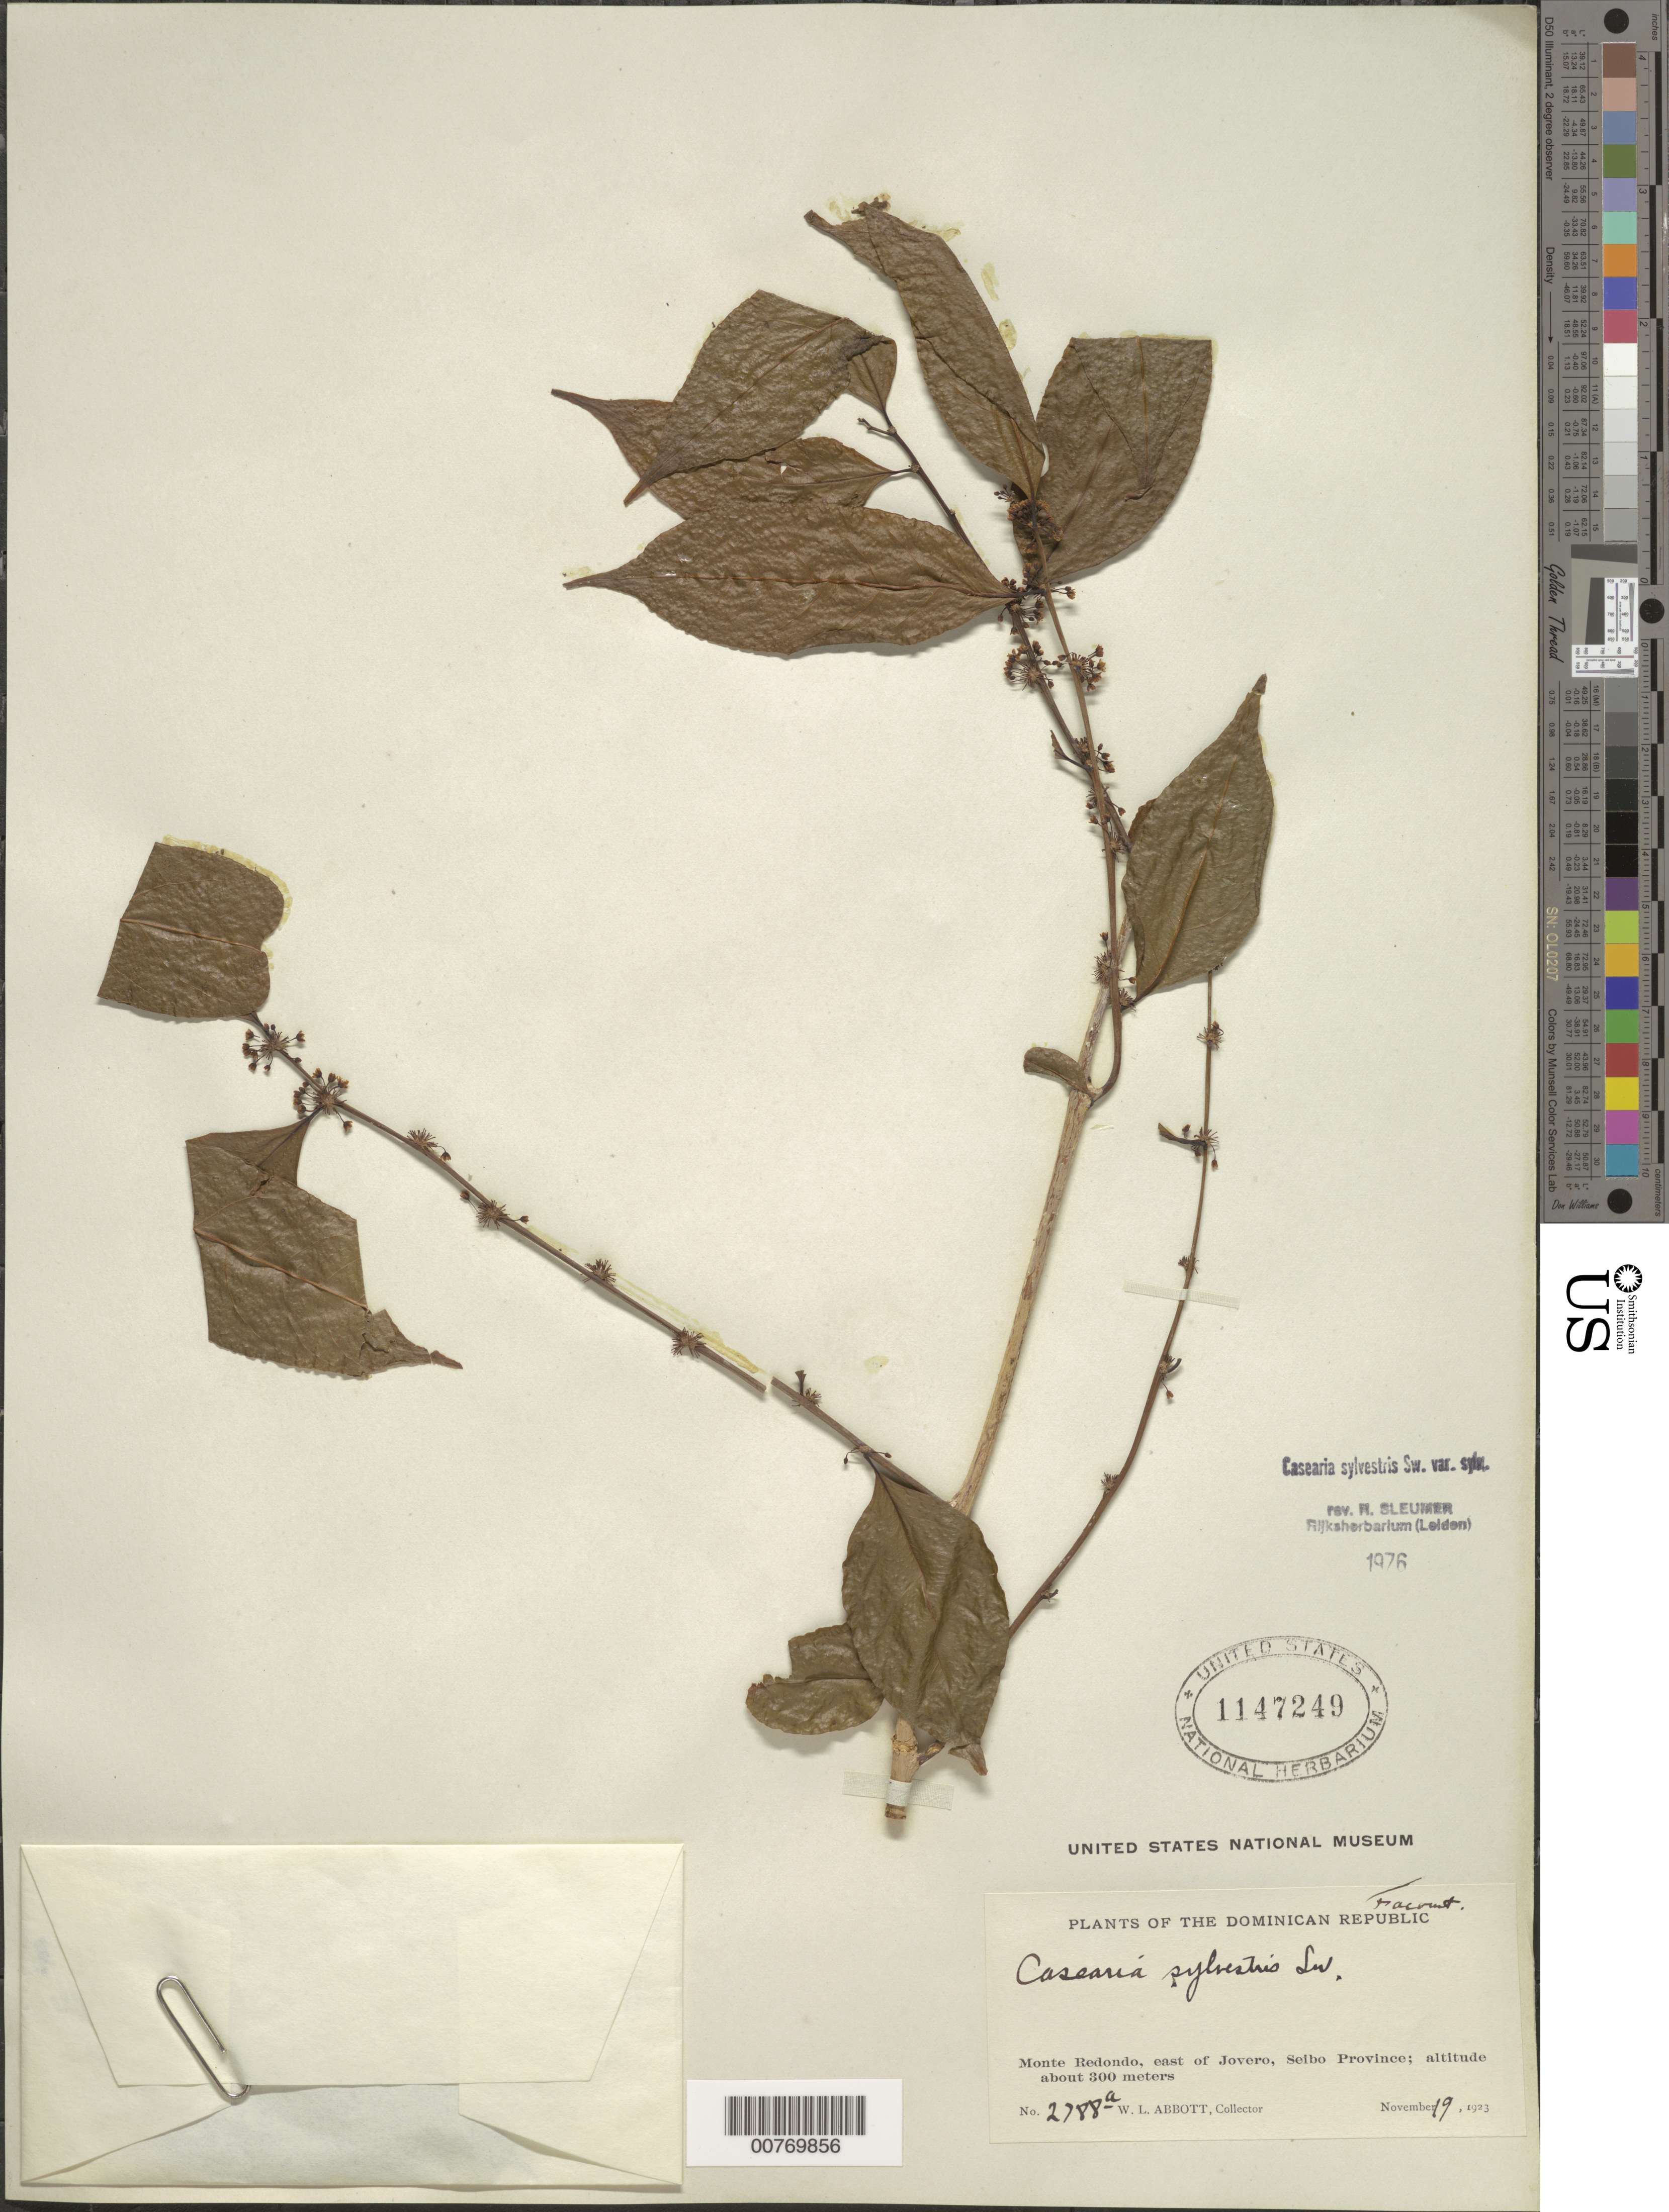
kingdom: Plantae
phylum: Tracheophyta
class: Magnoliopsida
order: Malpighiales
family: Salicaceae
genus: Casearia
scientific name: Casearia sylvestris var. sylvestris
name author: Sw.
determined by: Sleumer, H. O.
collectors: W. L. Abbott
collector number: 2788a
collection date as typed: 19 Nov 1923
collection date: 1923-11-19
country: Dominican Republic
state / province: El Seibo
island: Hispaniola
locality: Monte Redondo, east of Jovero.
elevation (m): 300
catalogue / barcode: US 1147249